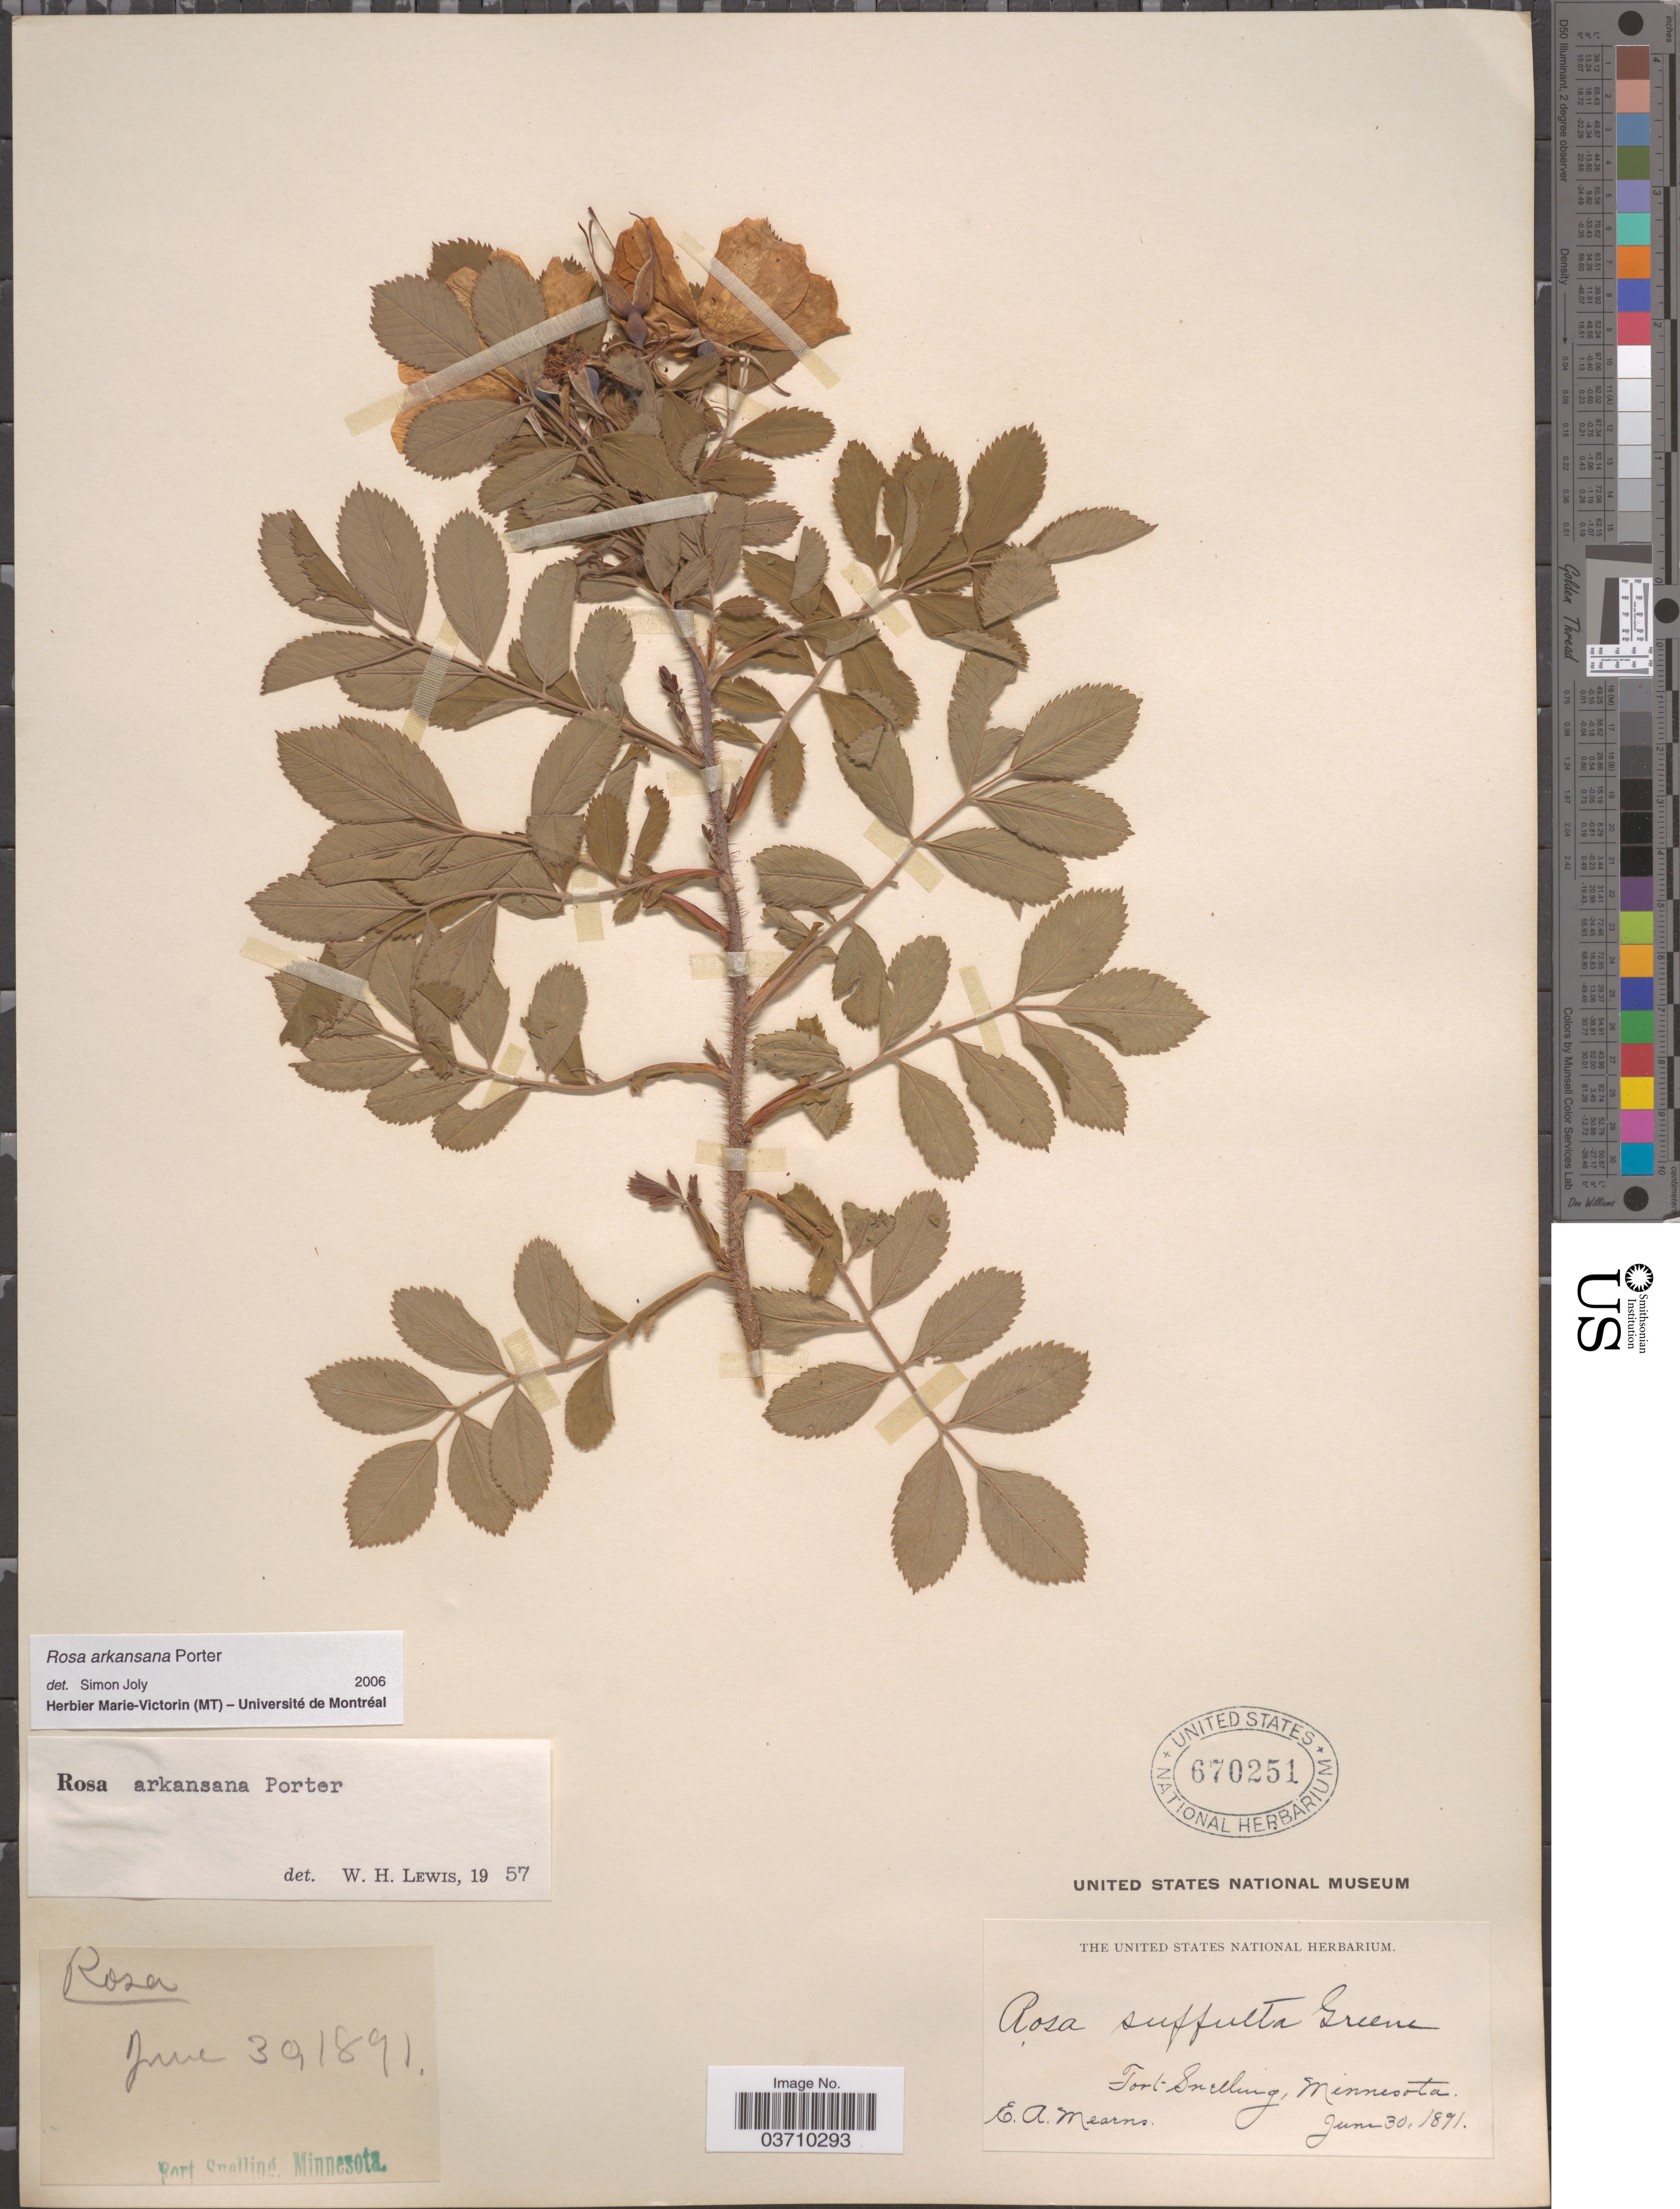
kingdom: Plantae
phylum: Tracheophyta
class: Magnoliopsida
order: Rosales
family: Rosaceae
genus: Rosa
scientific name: Rosa arkansana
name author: Porter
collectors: E. A. Mearns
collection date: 1891-06-30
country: United States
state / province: Minnesota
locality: Fort Snelling.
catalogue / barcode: US 670251